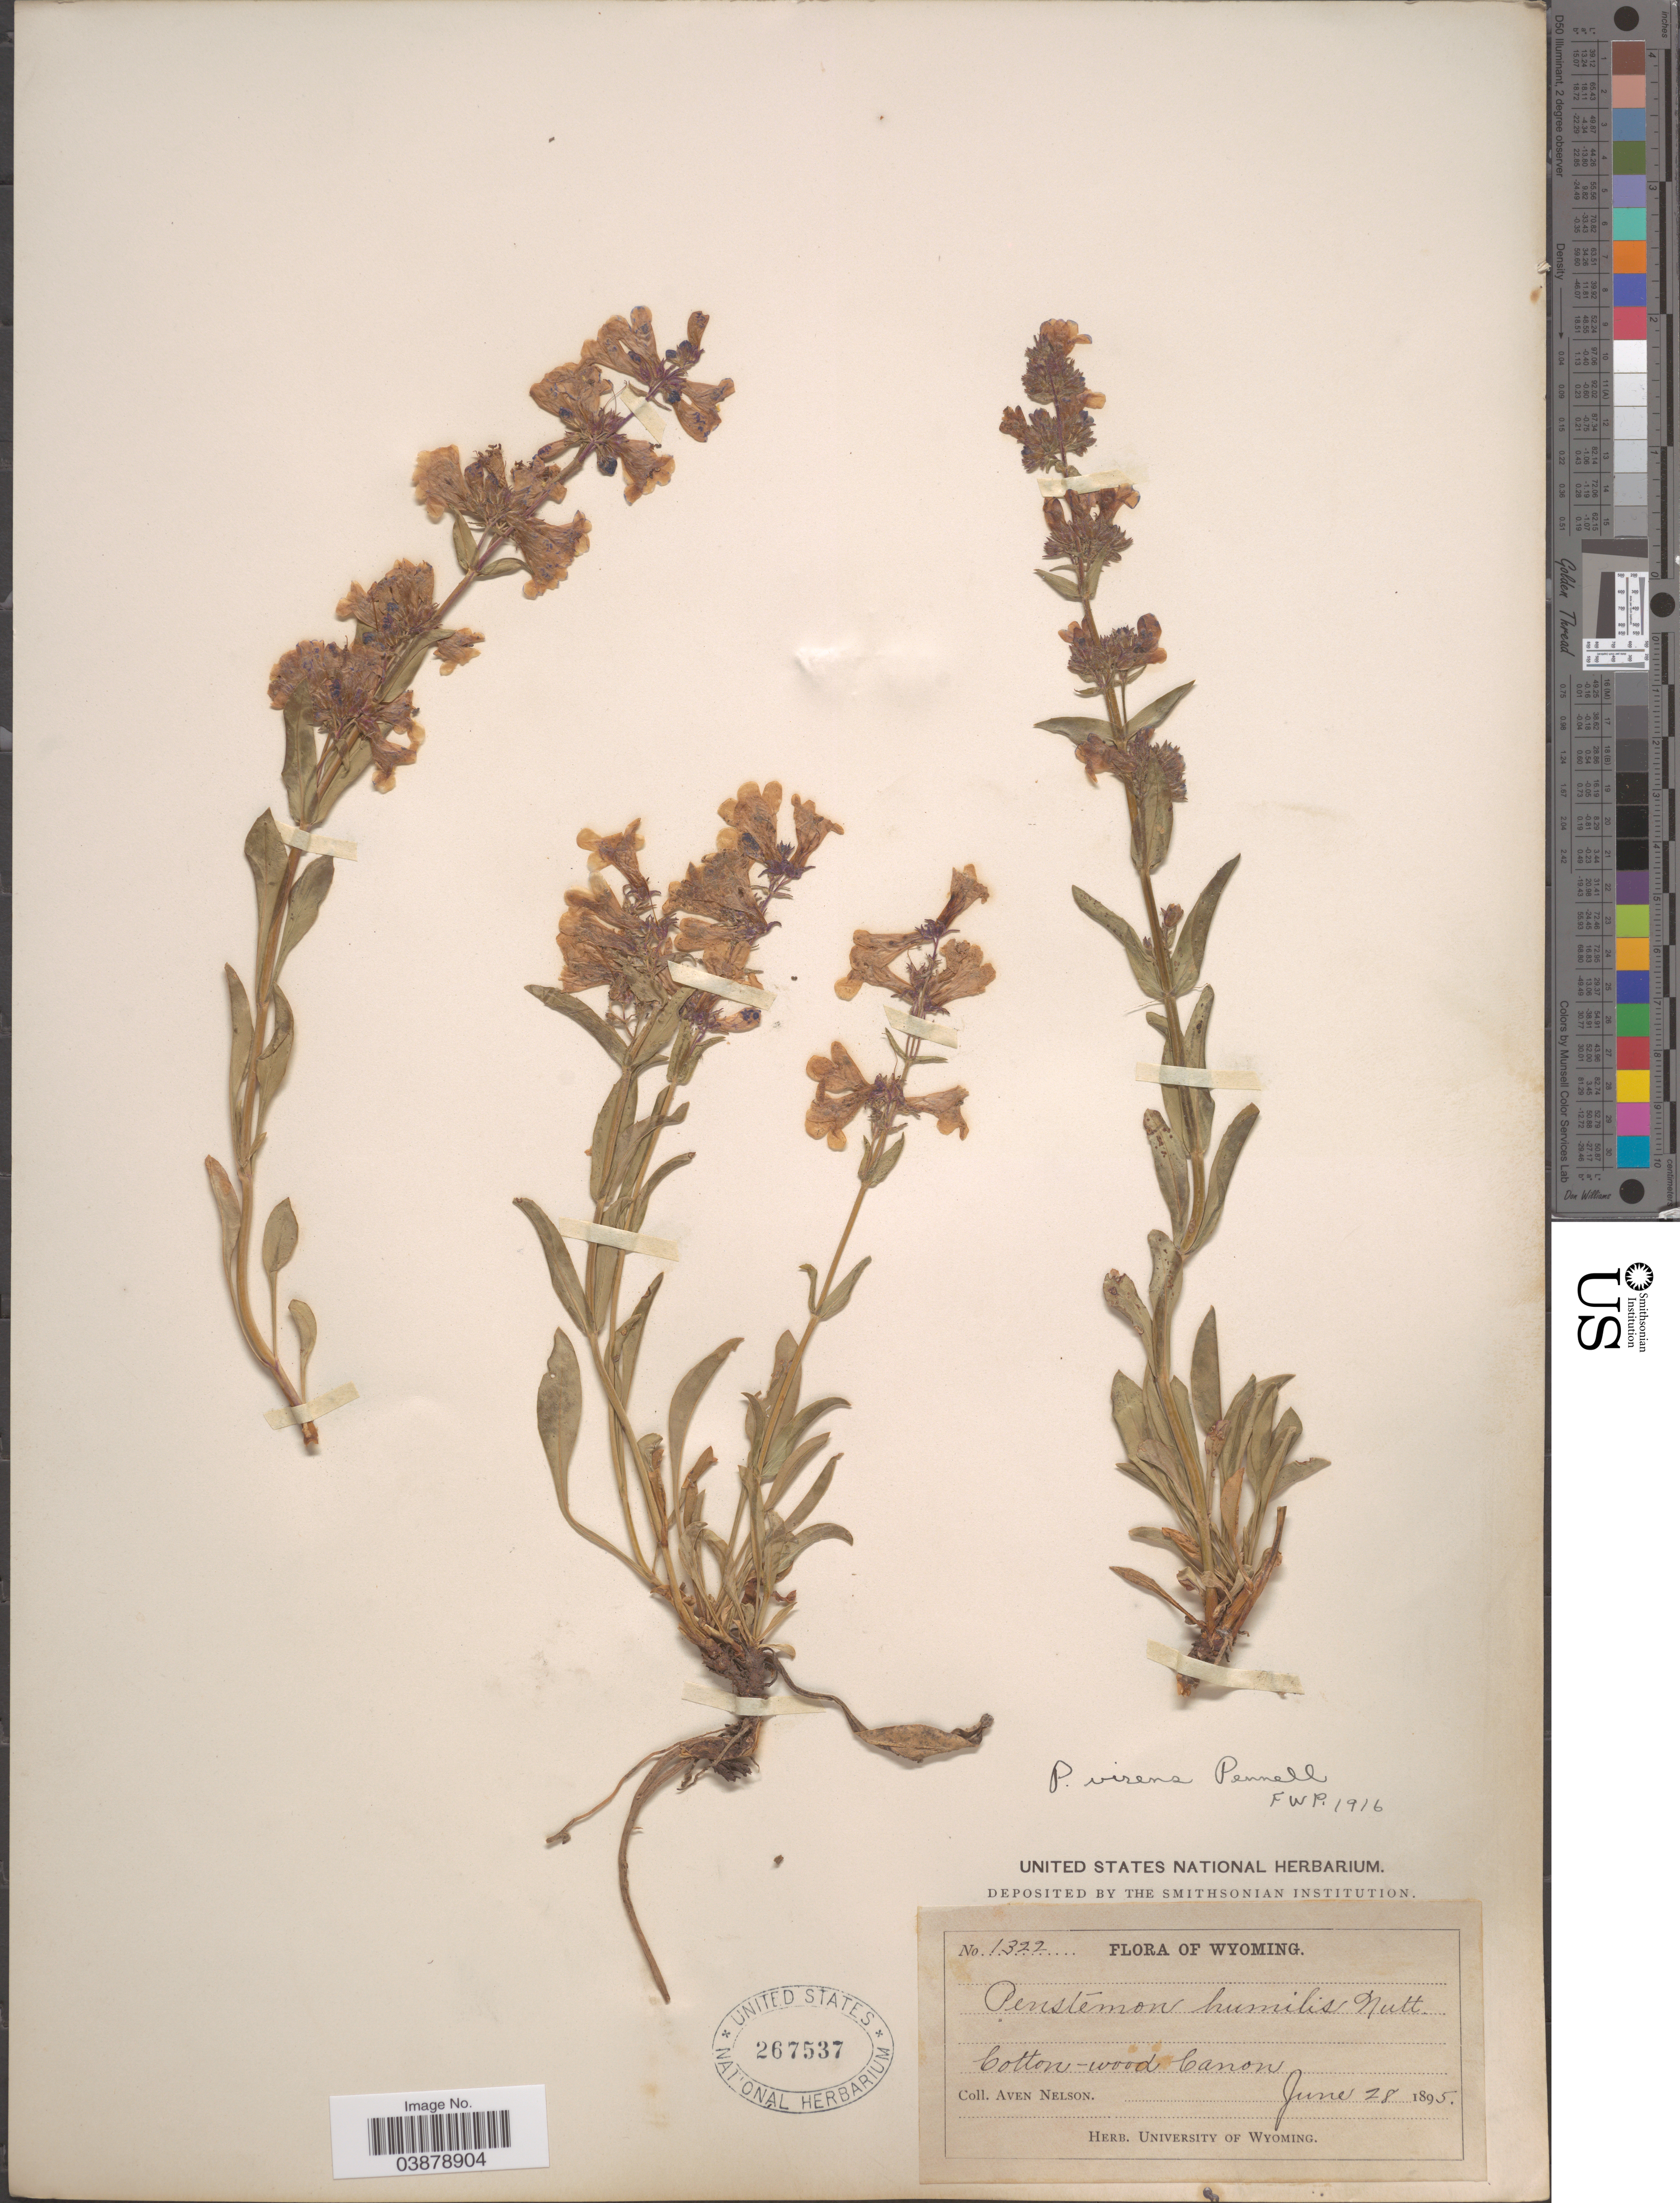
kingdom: Plantae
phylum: Tracheophyta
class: Magnoliopsida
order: Lamiales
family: Plantaginaceae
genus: Penstemon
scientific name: Penstemon virens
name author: Pennell ex Rydb.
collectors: A. Nelson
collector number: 132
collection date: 1895-06-28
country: United States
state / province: Wyoming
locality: Cotton-wood Canon.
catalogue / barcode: US 267537